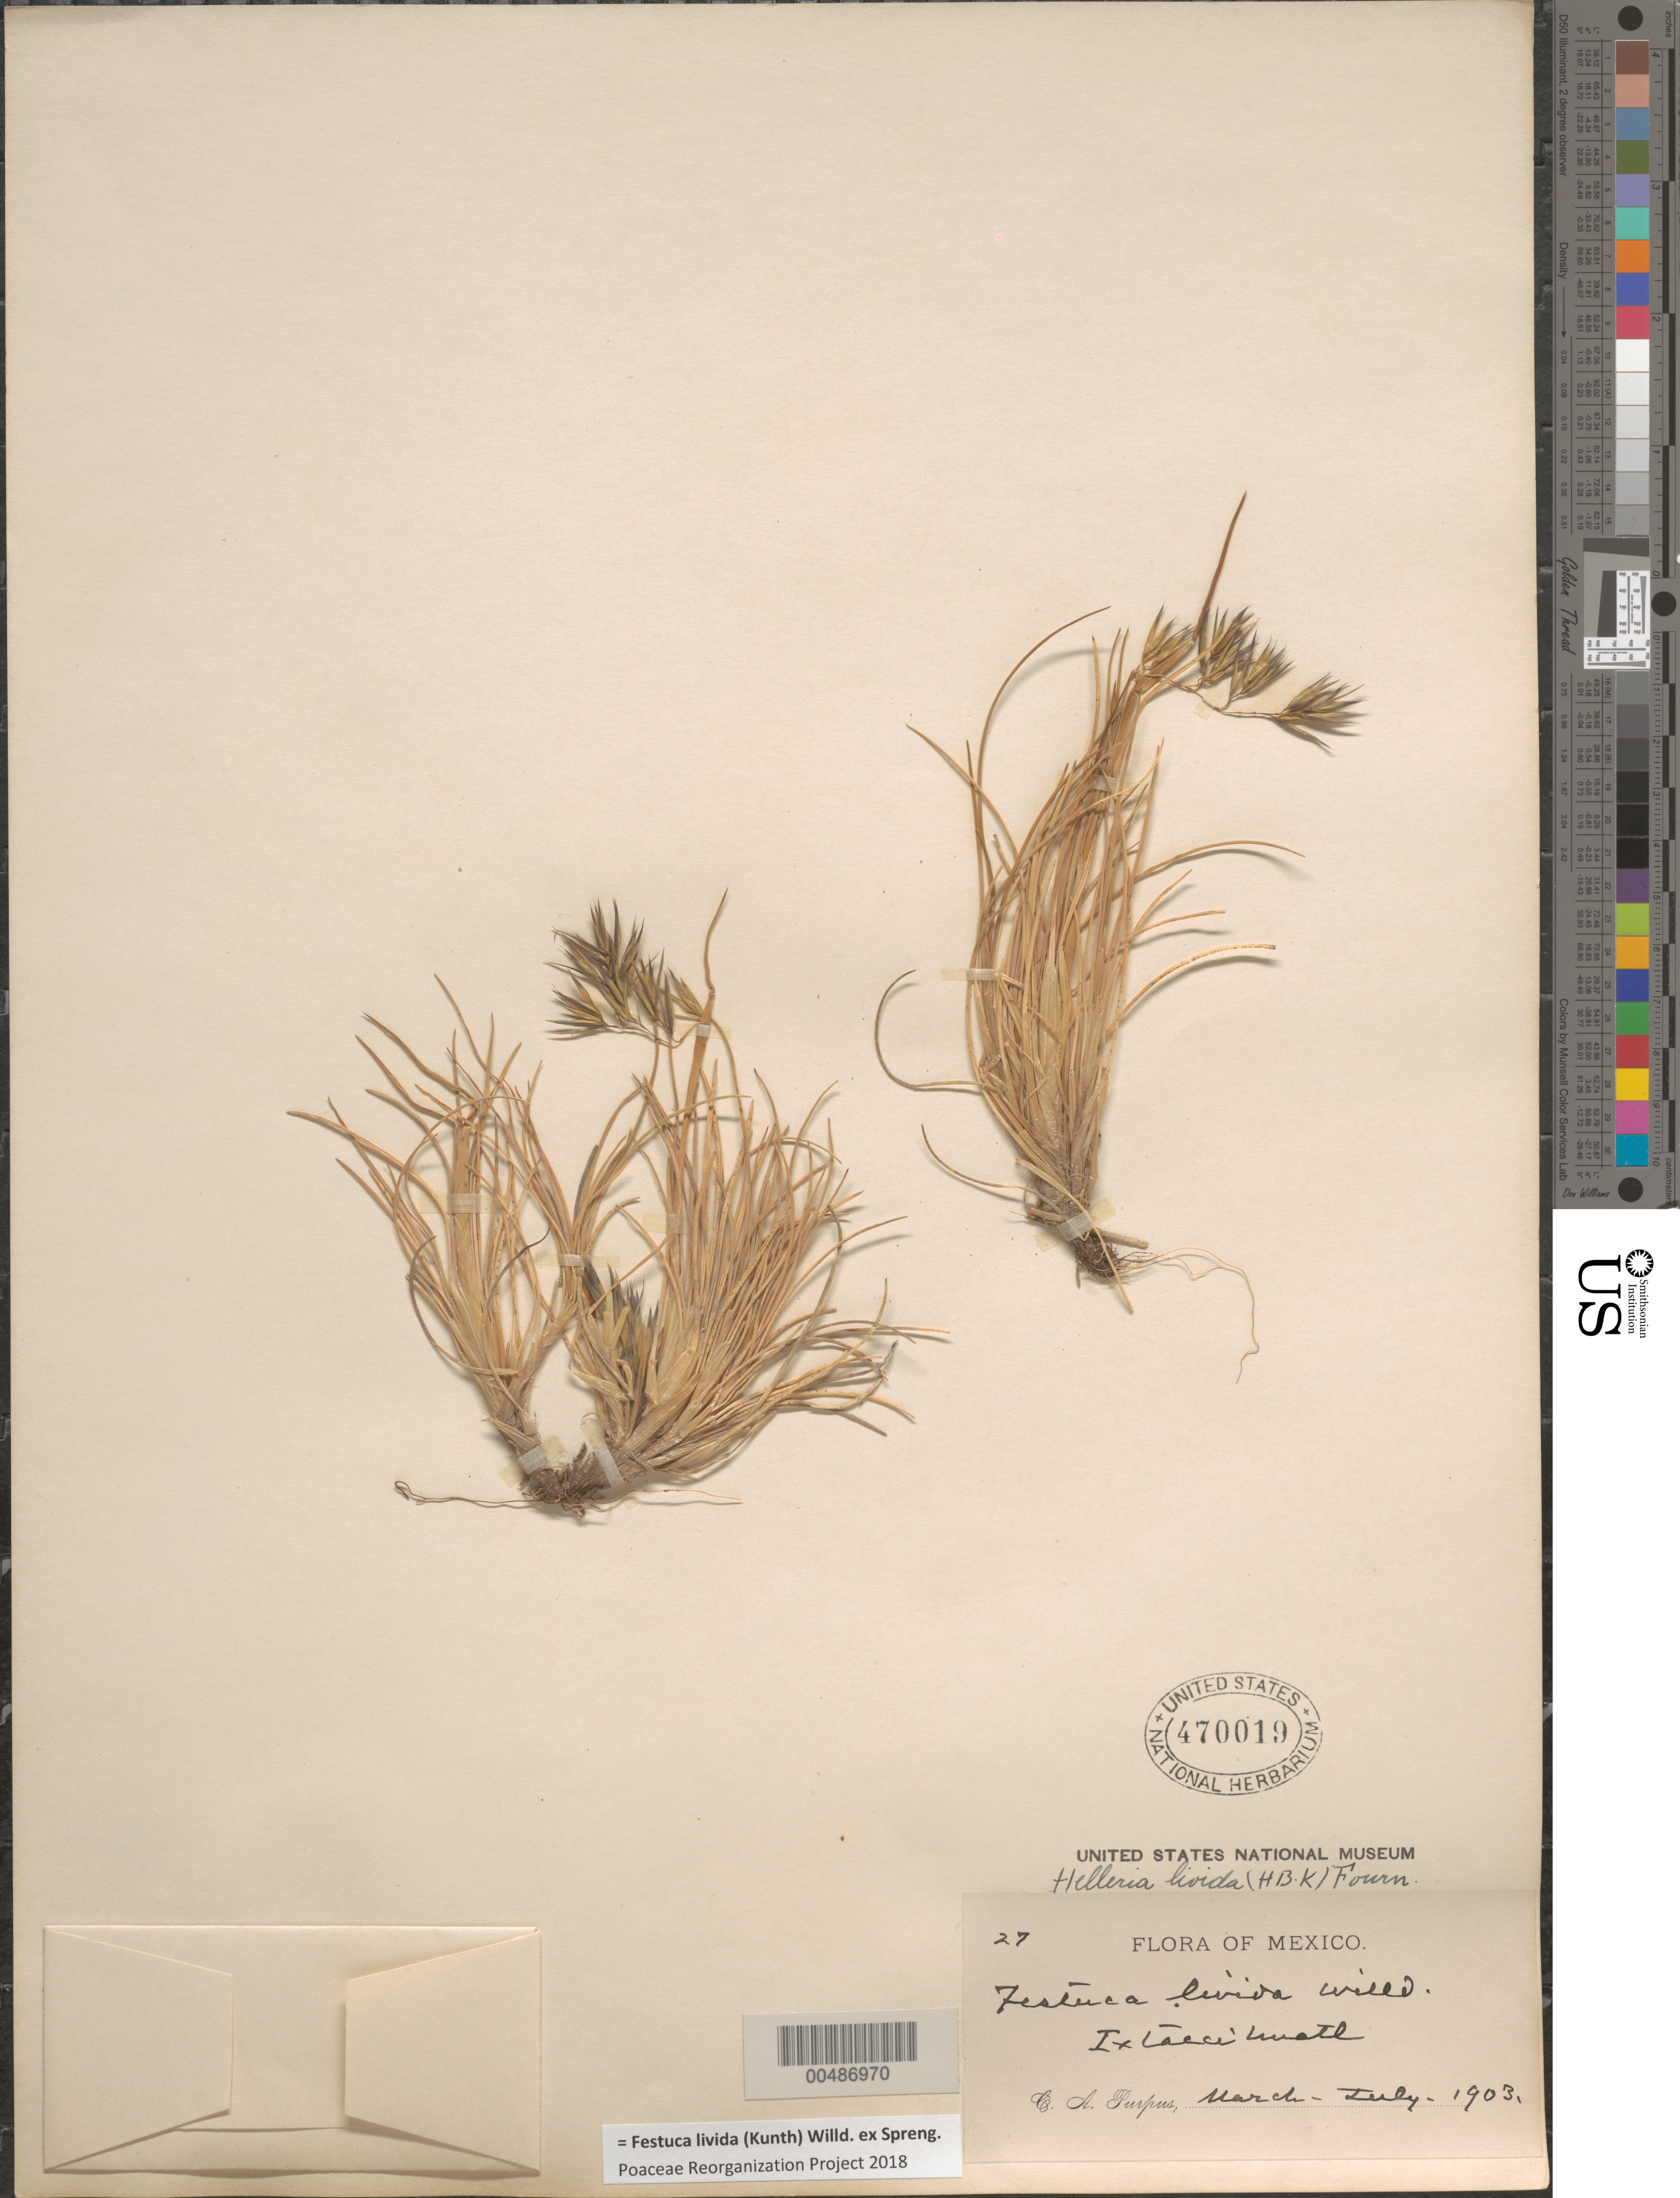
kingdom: Plantae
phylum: Tracheophyta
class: Liliopsida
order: Poales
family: Poaceae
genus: Festuca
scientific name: Festuca livida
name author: (Kunth) Willd.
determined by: Poaceae Reorganization Project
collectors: C. A. Purpus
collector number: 27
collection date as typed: Mar 1903 to Jul 1903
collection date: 1903-03/1903-07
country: Mexico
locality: Ixtaccihuatl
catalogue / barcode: US 470019